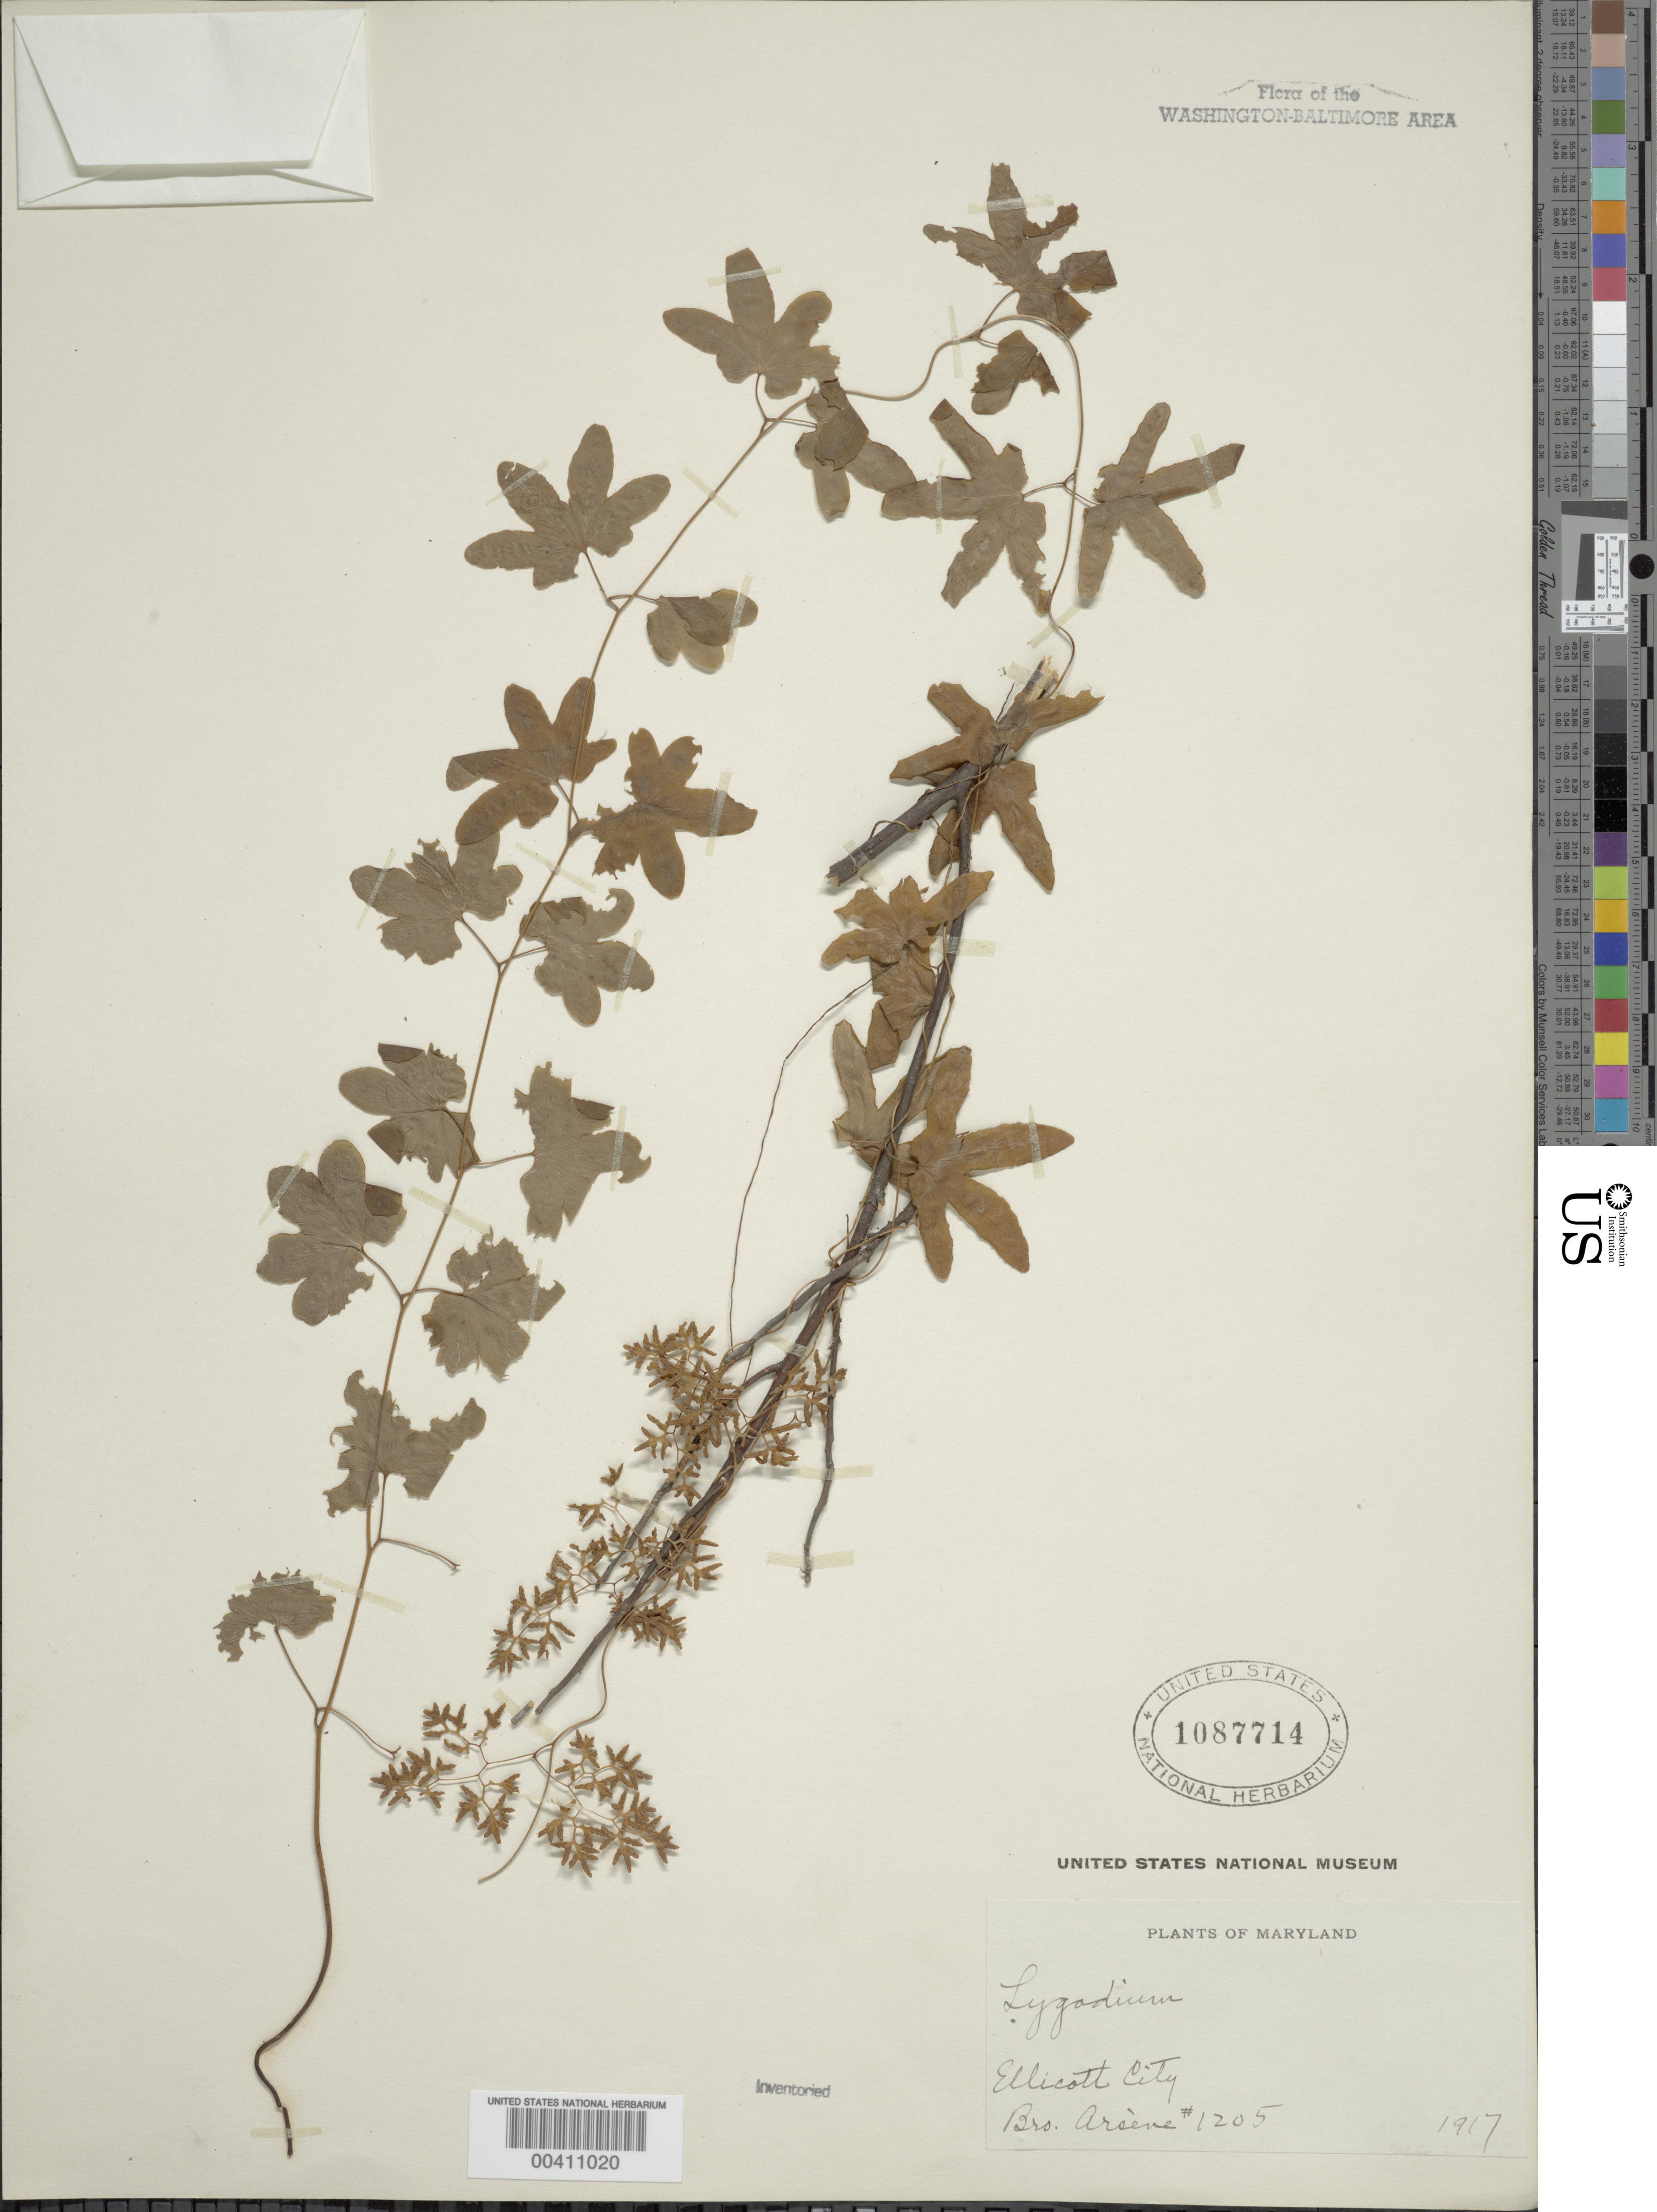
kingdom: Plantae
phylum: Tracheophyta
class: Polypodiopsida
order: Schizaeales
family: Lygodiaceae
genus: Lygodium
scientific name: Lygodium palmatum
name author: (Bernh.) Sw.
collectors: Bro. G. Arsène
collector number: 1205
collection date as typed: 1917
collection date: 1917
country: United States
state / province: Maryland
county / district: Howard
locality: Ellicott City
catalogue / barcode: US 1087714